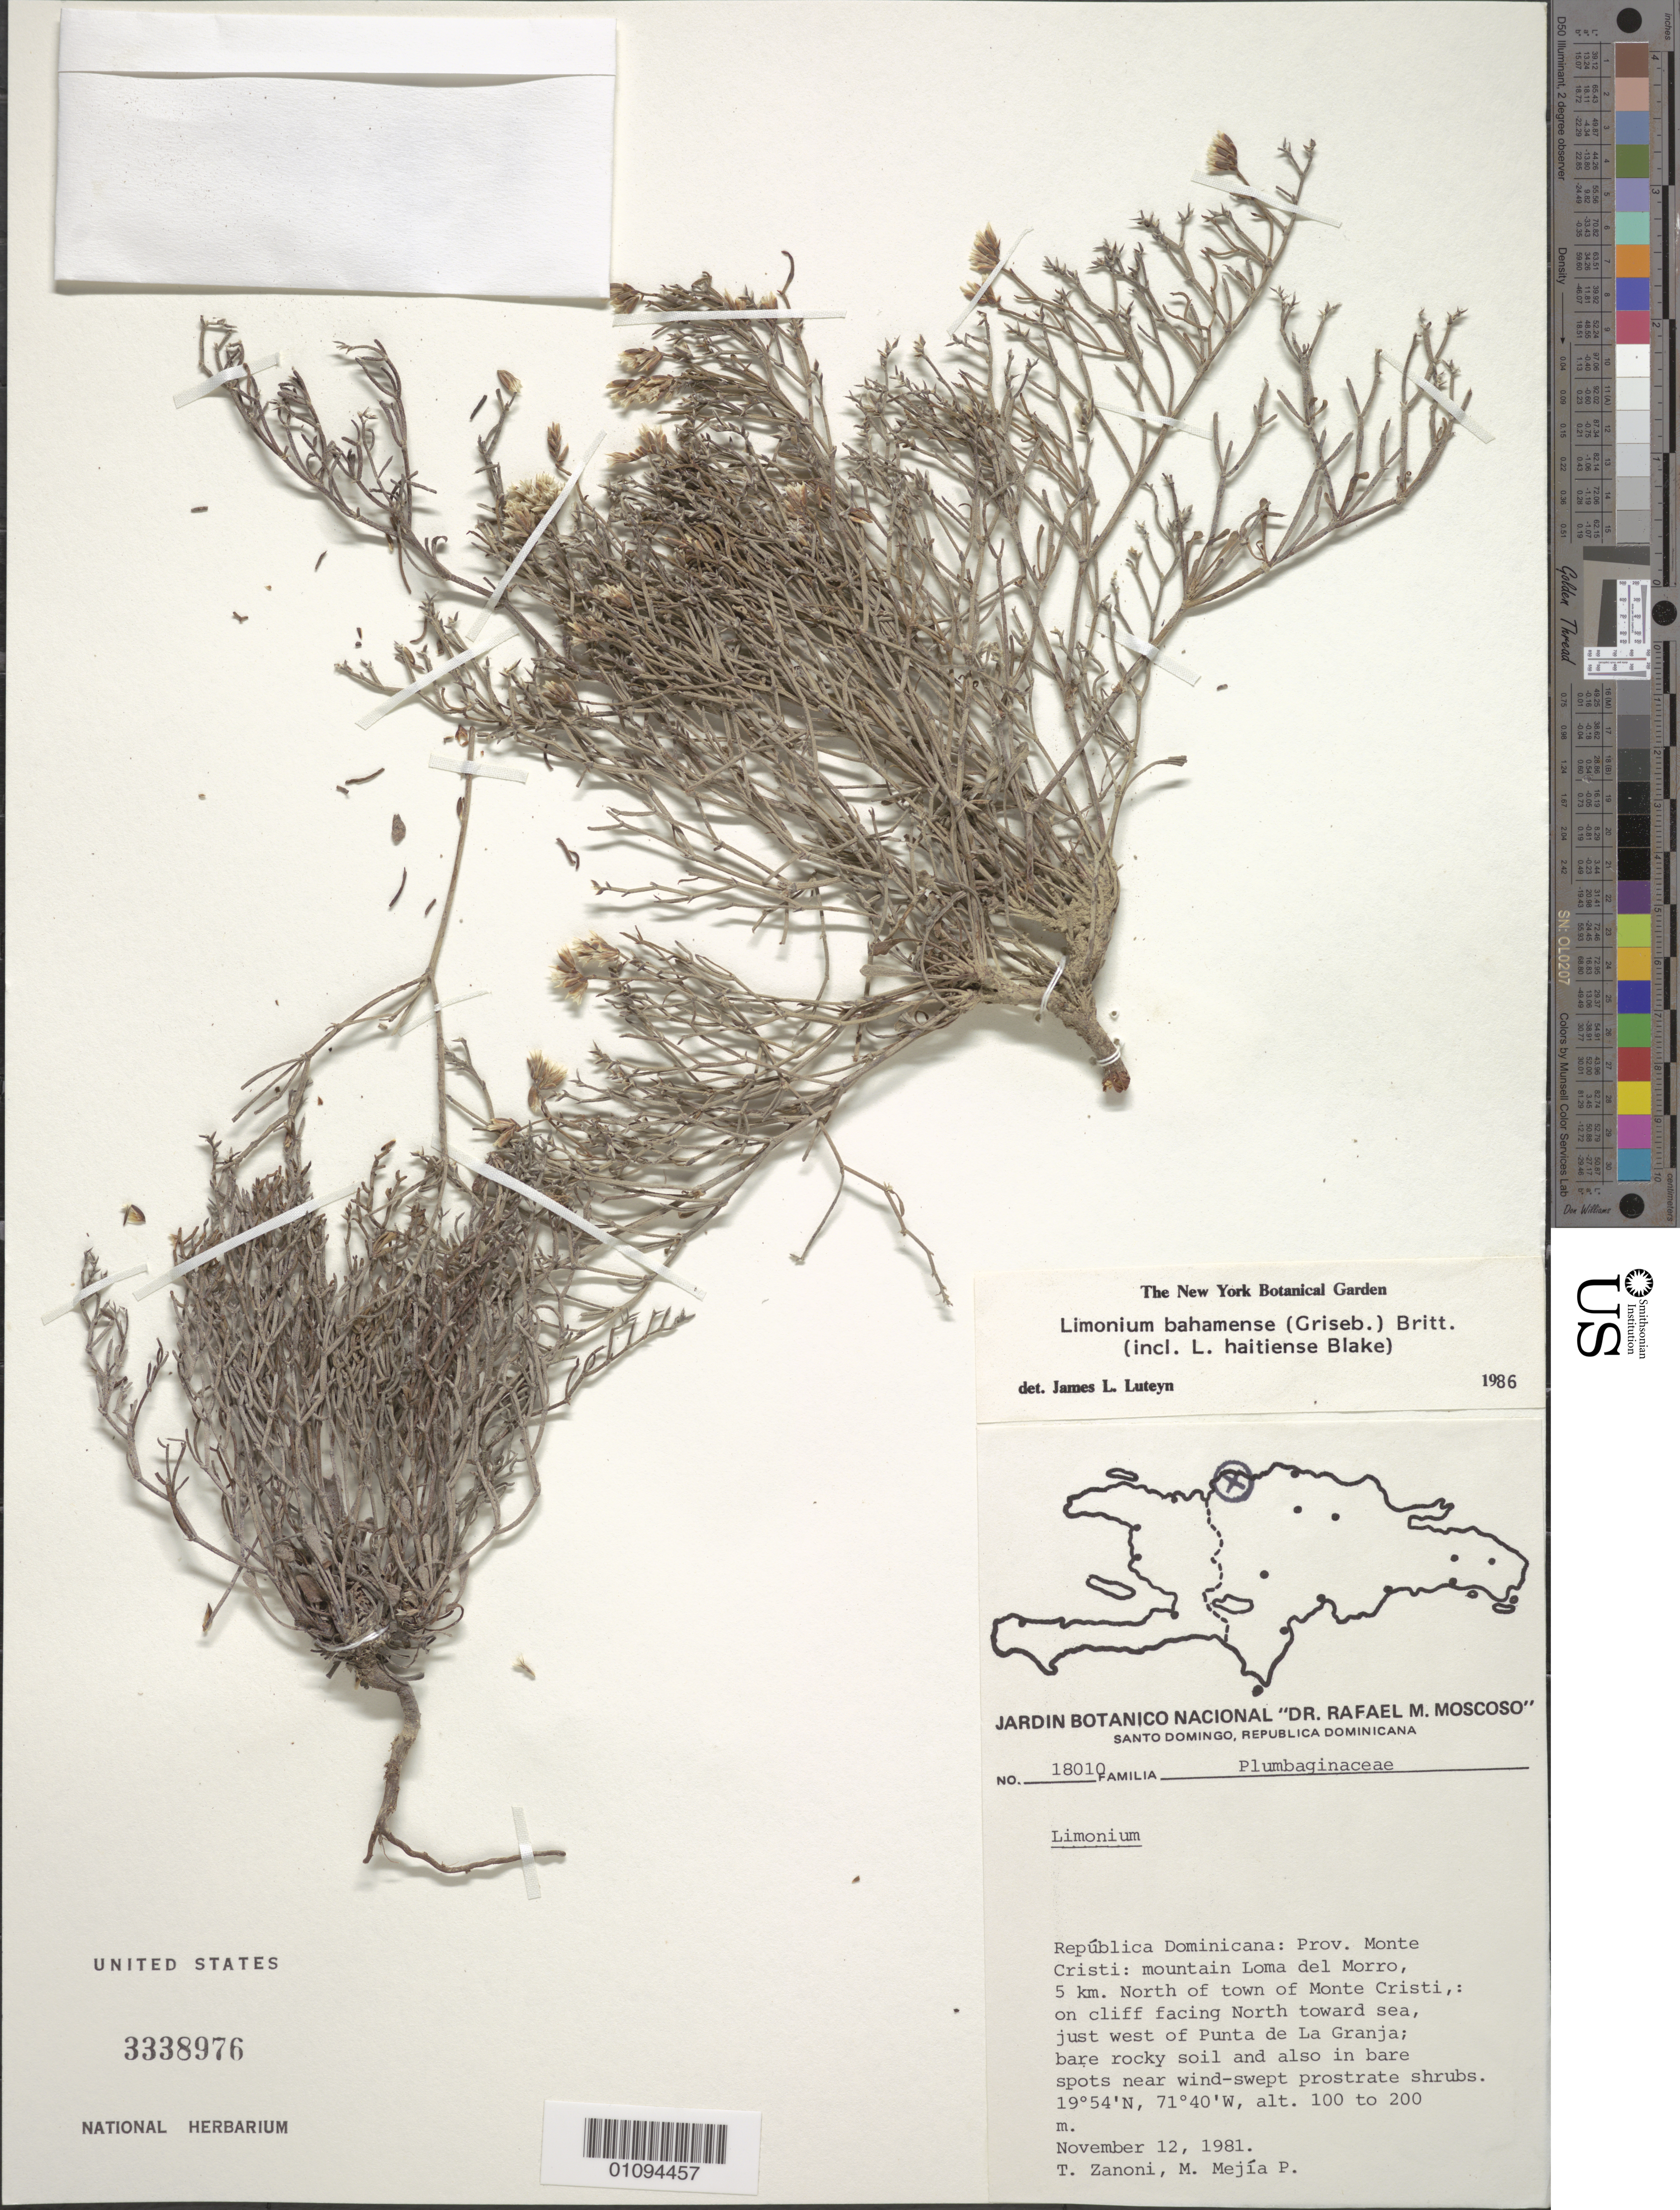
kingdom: Plantae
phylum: Tracheophyta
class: Magnoliopsida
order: Caryophyllales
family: Plumbaginaceae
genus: Limonium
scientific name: Limonium bahamense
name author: (Griseb.) Britton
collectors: T. A. Zanoni & M. Mejia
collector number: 18010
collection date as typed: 12 Nov 1981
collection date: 1981-11-12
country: Dominican Republic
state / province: Monte Cristi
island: Hispaniola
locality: mountain Loma del Morro, 5 km. N of town of Monte Cristi, on cliff facing N toward sea, just W of Punta de la Granja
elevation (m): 100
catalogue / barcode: US 3338976